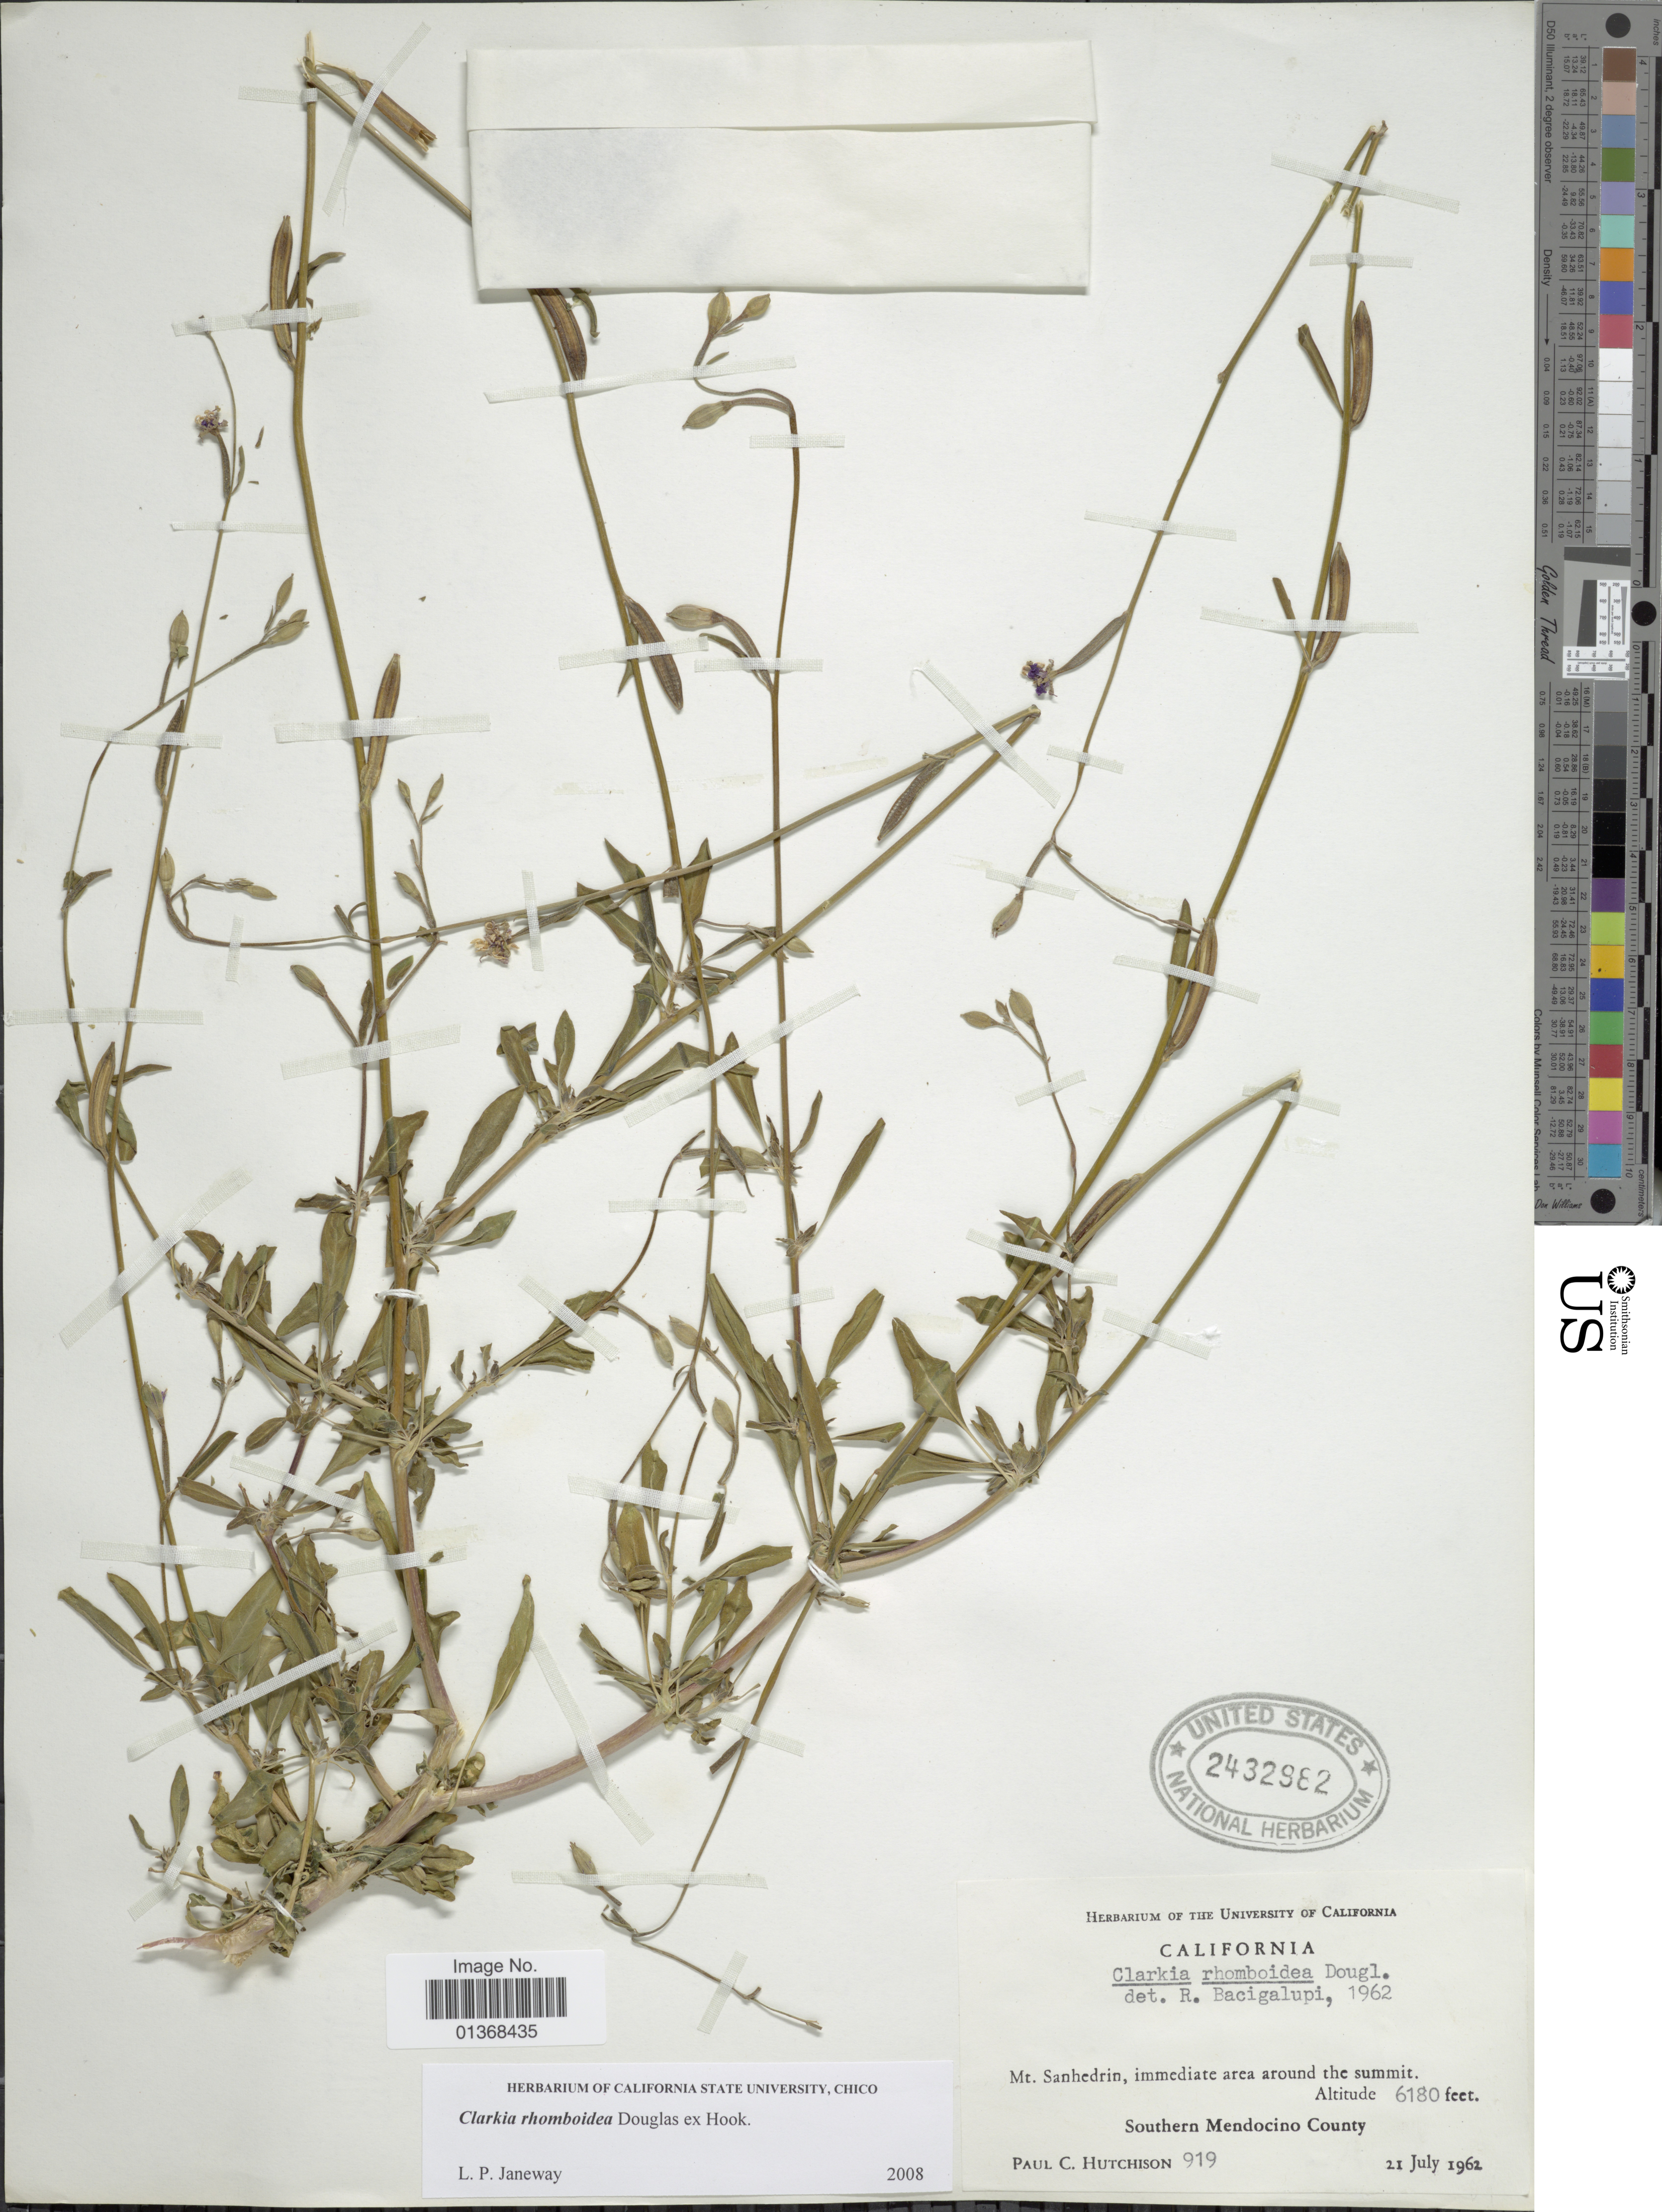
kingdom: Plantae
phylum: Tracheophyta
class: Magnoliopsida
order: Myrtales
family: Onagraceae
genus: Clarkia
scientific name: Clarkia rhomboidea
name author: Douglas ex Hook.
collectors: P. C. Hutchison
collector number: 919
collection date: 1962-07-21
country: United States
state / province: California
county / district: Mendocino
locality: Mt. Sanhedrin, immediate area around the summit, Southern Mendocino County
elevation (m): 1884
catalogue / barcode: US 2432982